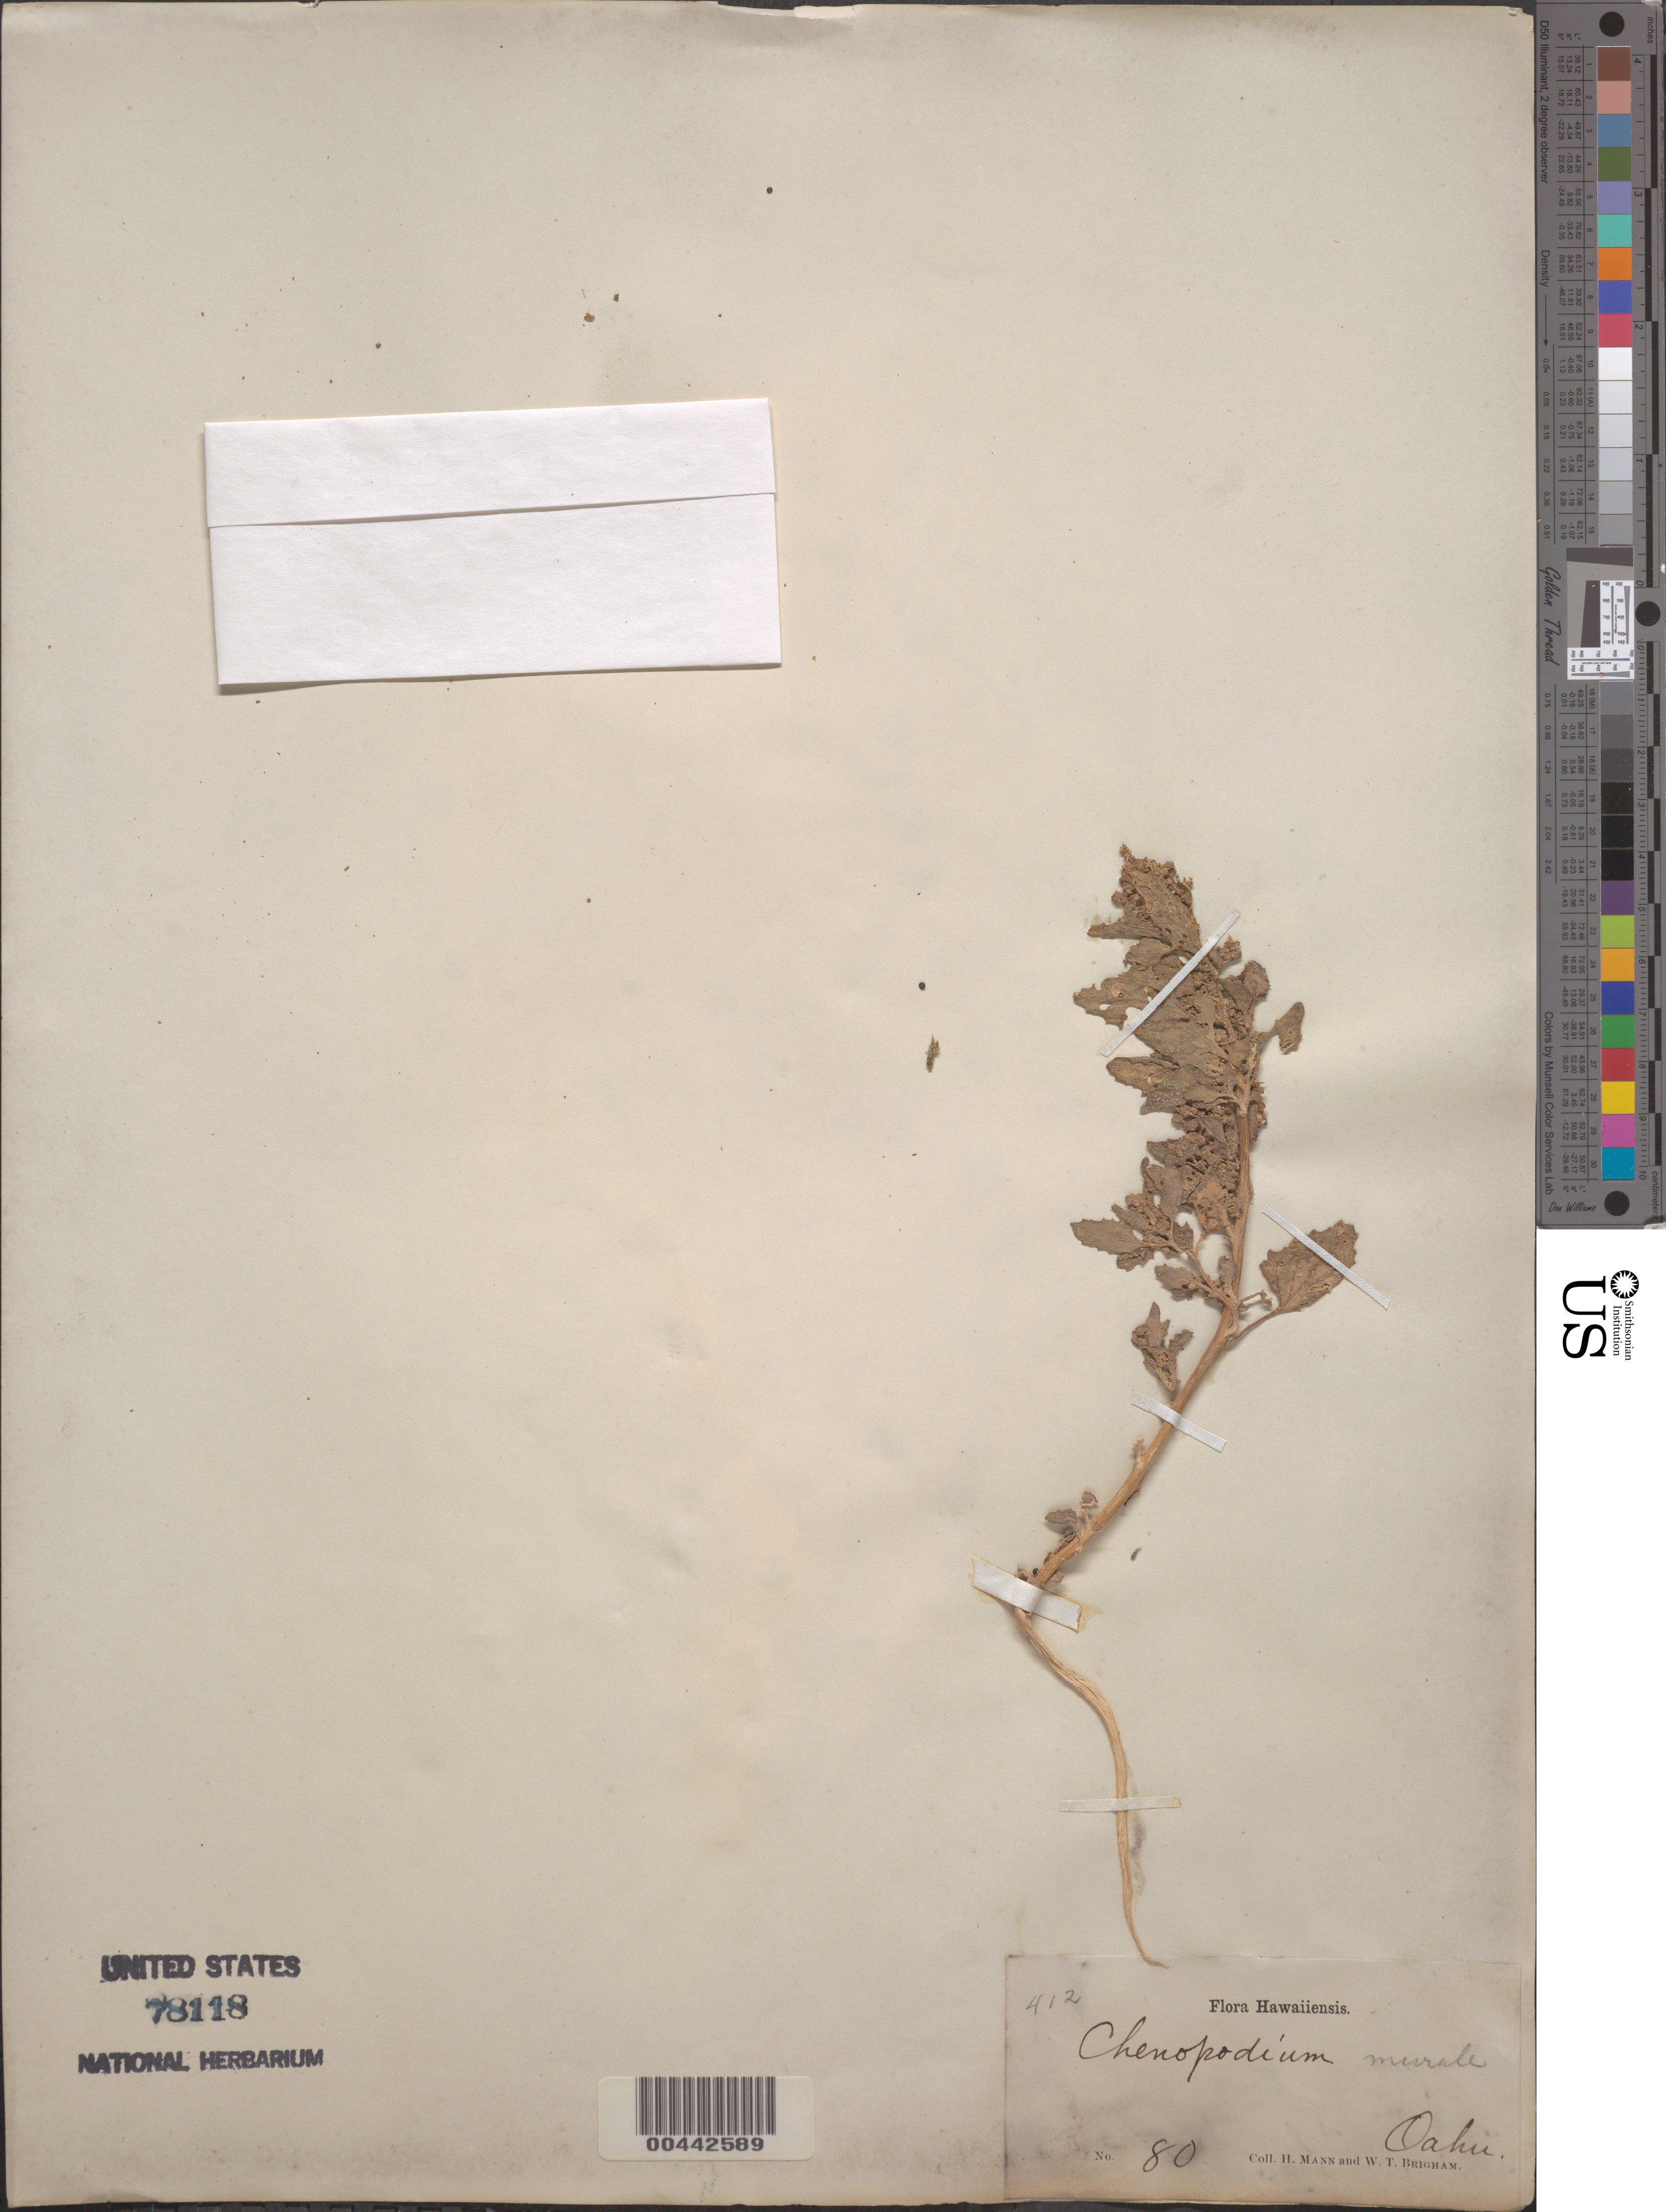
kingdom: Plantae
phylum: Tracheophyta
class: Magnoliopsida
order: Caryophyllales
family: Amaranthaceae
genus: Chenopodiastrum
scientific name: Chenopodiastrum murale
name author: (L.) S. Fuentes et al.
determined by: Wagner, W. L., (BOT), Smithsonian Institution - National Museum of Natural History (UNITED STATES)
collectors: H. Mann & W. T. Brigham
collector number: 80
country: United States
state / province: Hawaii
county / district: Honolulu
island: Oahu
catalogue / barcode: US 78118